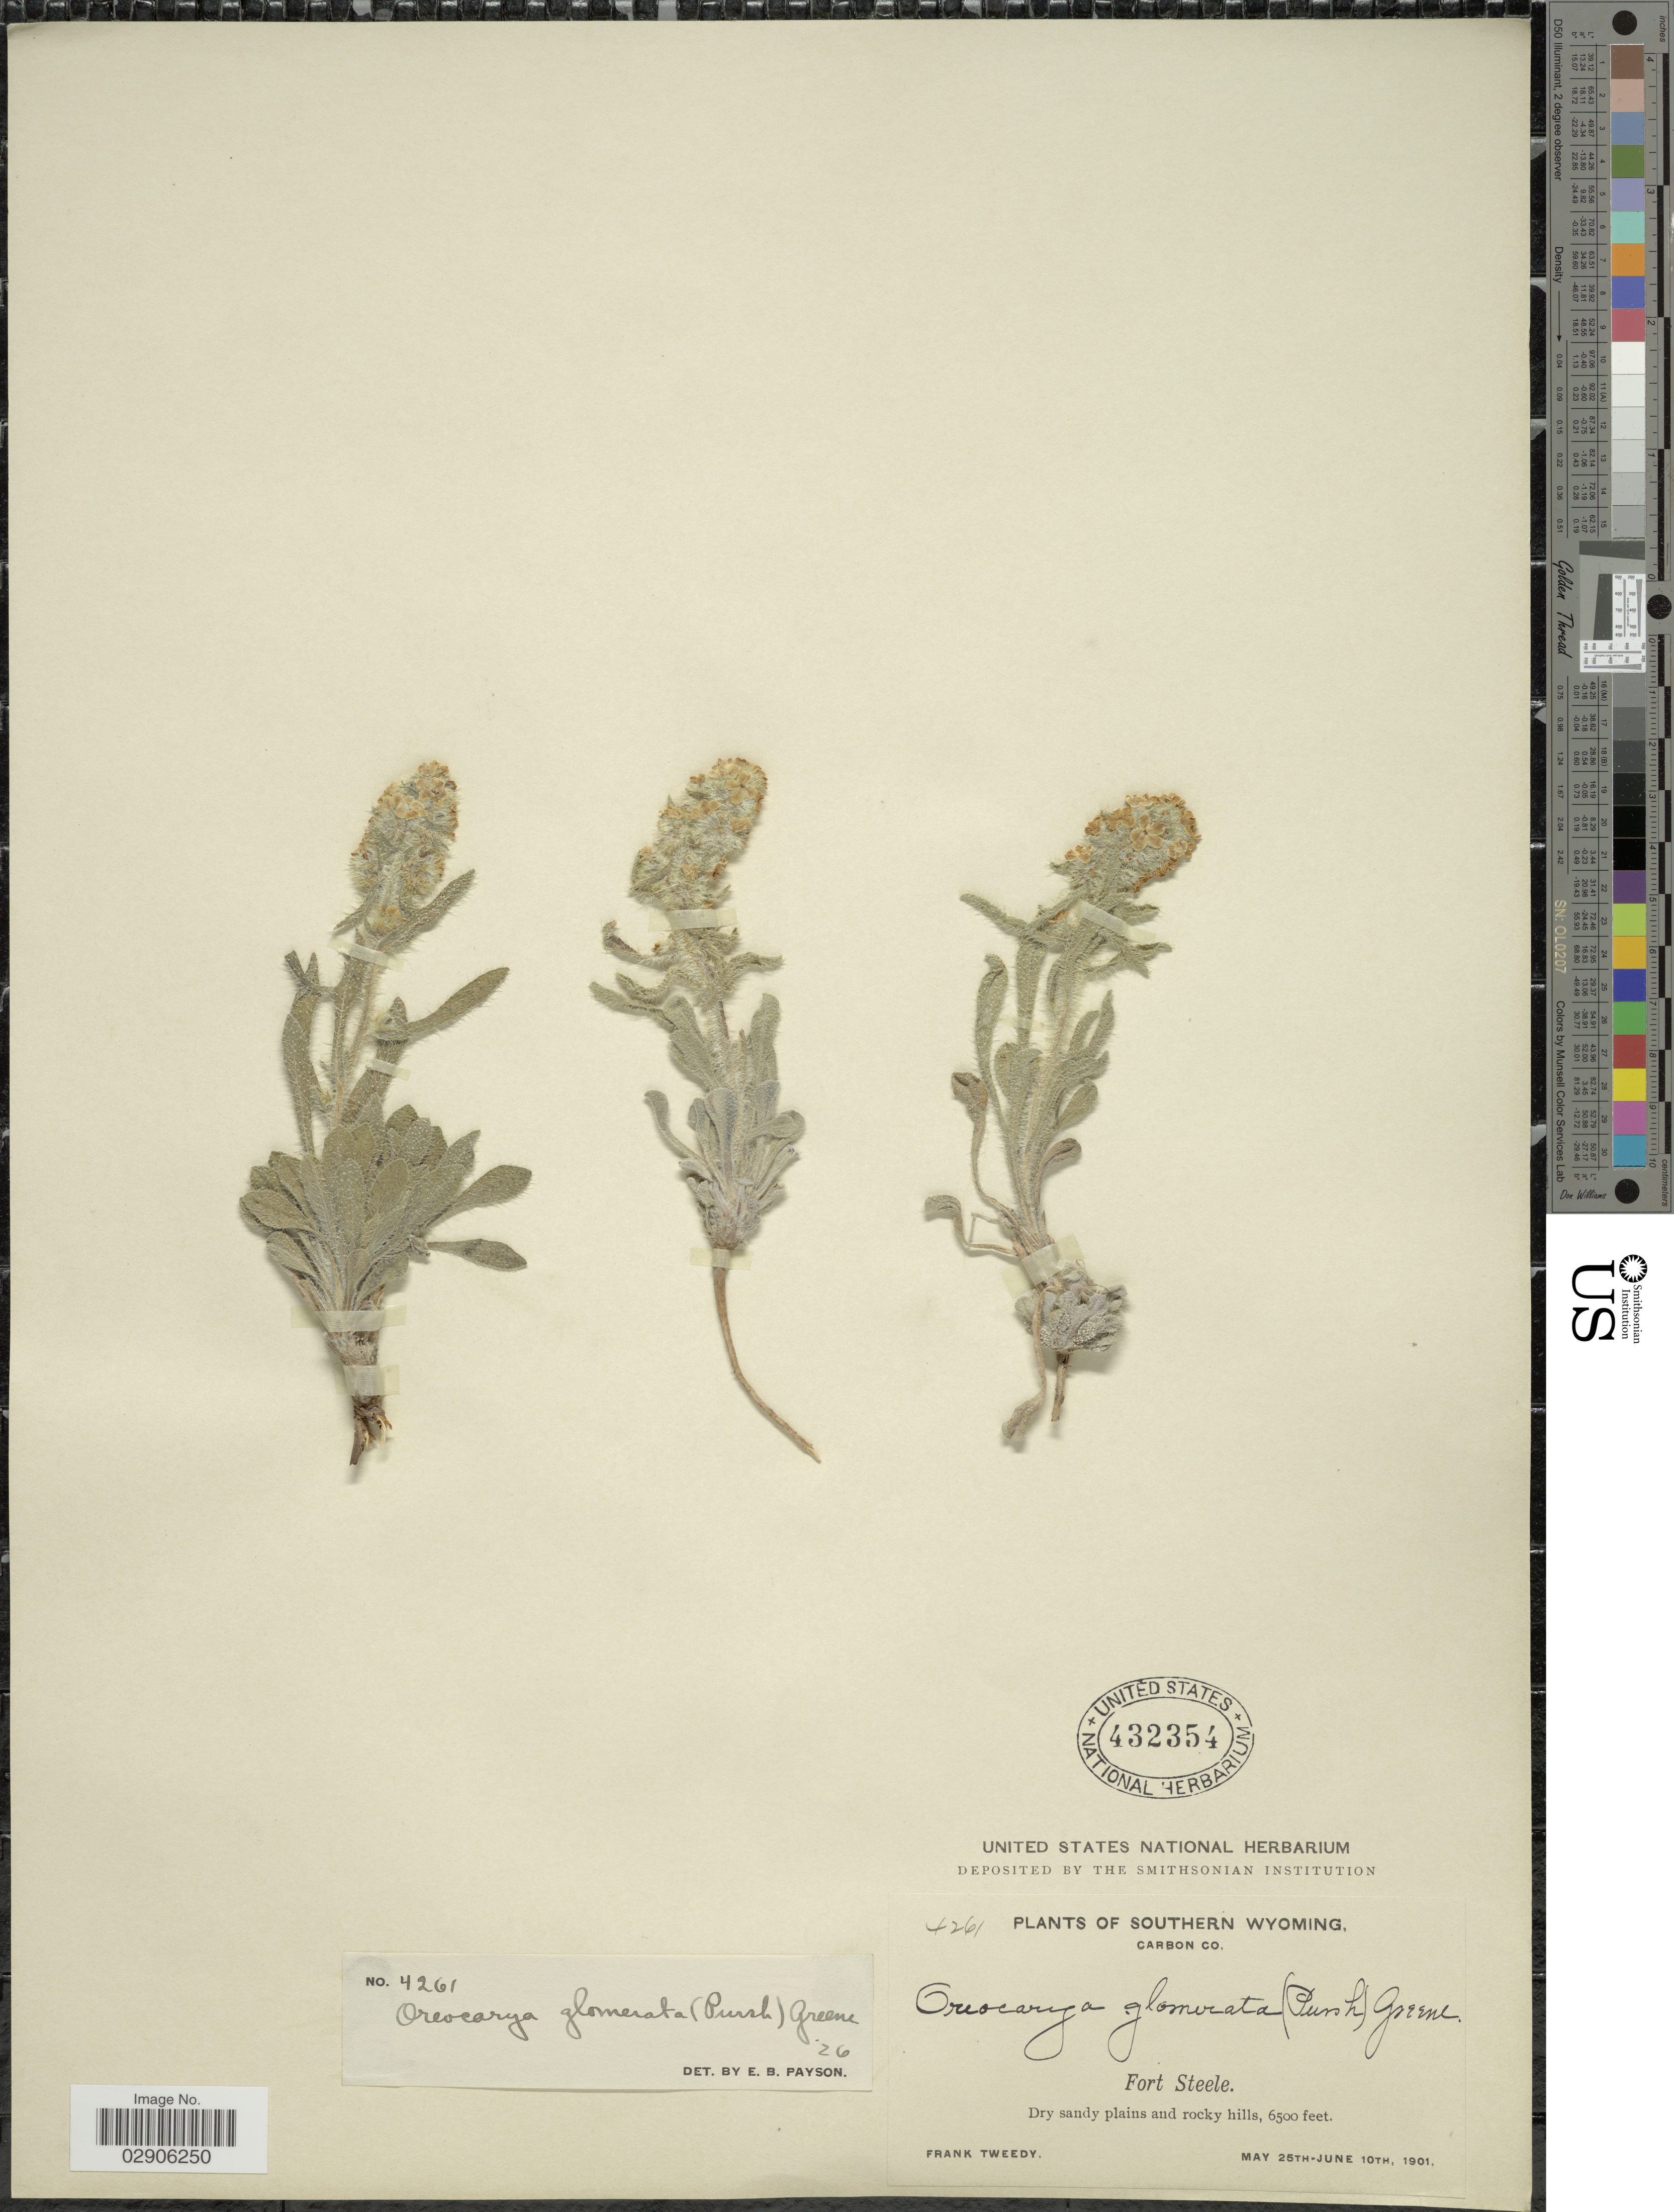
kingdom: Plantae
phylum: Tracheophyta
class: Magnoliopsida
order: Boraginales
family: Boraginaceae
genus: Cryptantha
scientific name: Cryptantha bradburiana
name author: Payson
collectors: F. Tweedy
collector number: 4261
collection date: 1901-05-25/1901-06-10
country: United States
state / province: Wyoming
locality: Southern Wyoming, Carbon Co., Fort Steele.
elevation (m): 1981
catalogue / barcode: US 432354